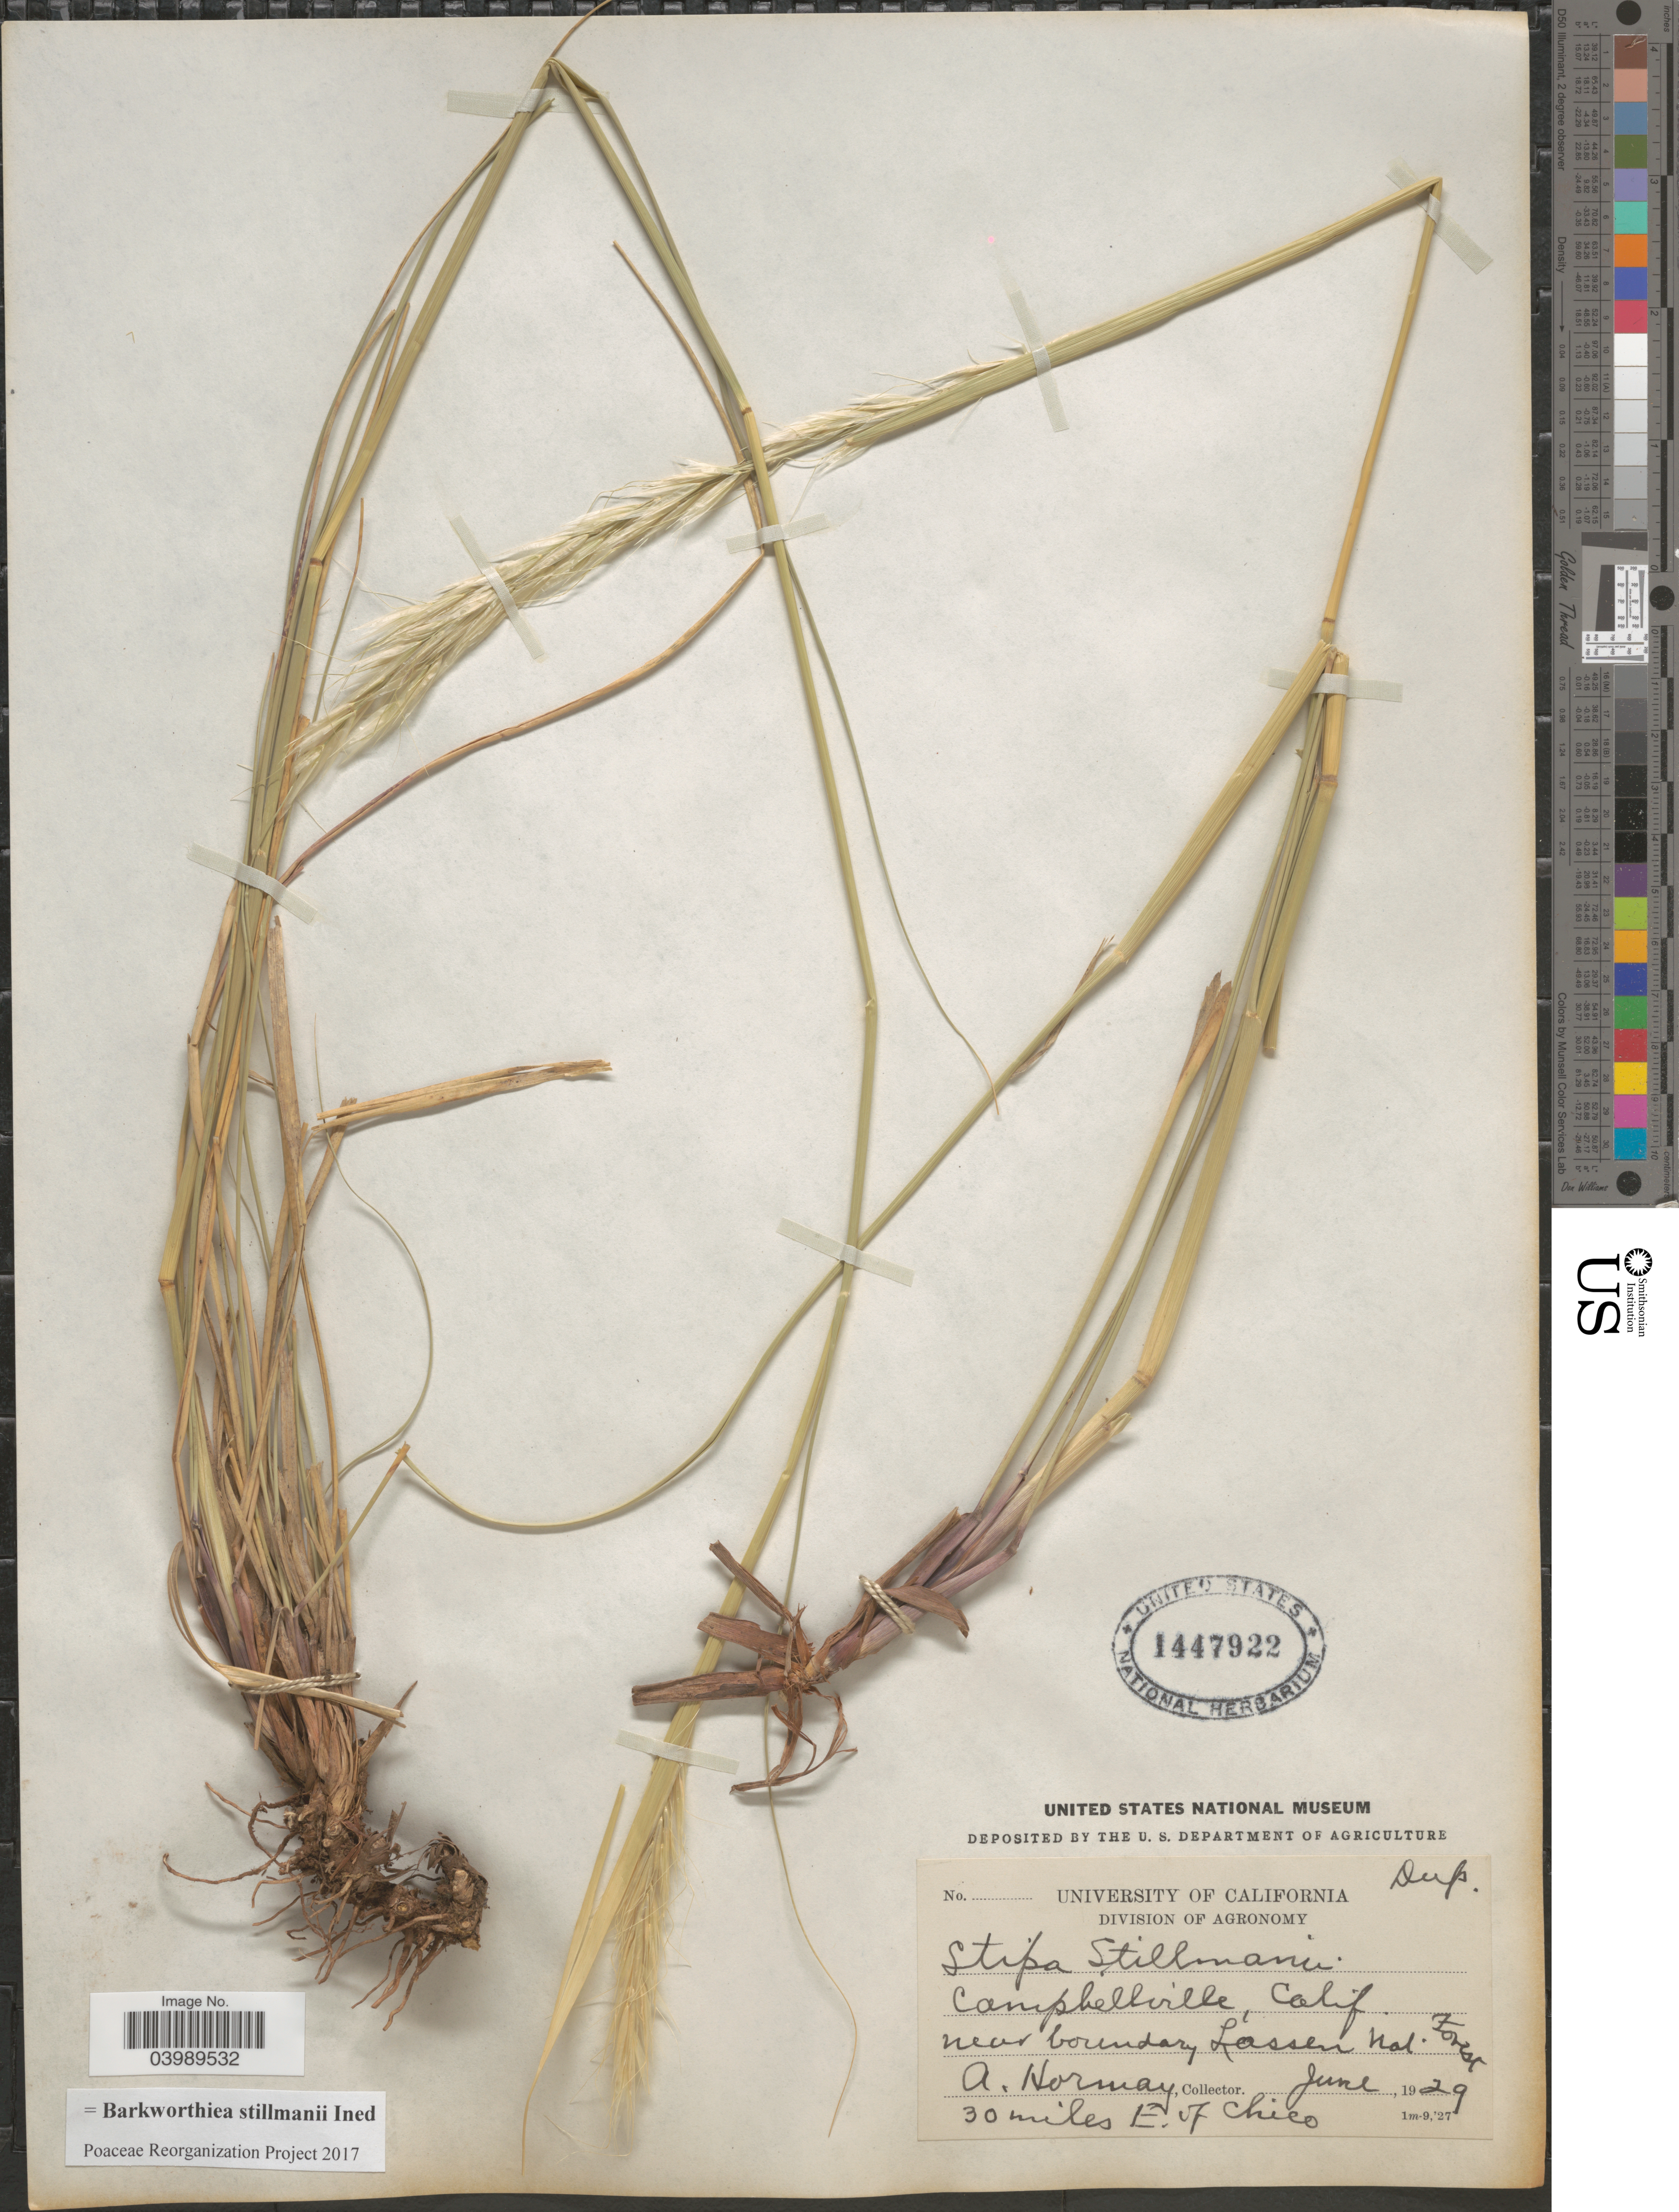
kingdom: Plantae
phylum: Tracheophyta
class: Liliopsida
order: Poales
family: Poaceae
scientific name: Barkworthiea stillmanii ined.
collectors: A. Hormay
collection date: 1929-06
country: United States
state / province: California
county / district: Butte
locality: Campbellville, near boundary Lassen Nat. Forest. 30 miles E. of Chico.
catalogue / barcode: US 1447922